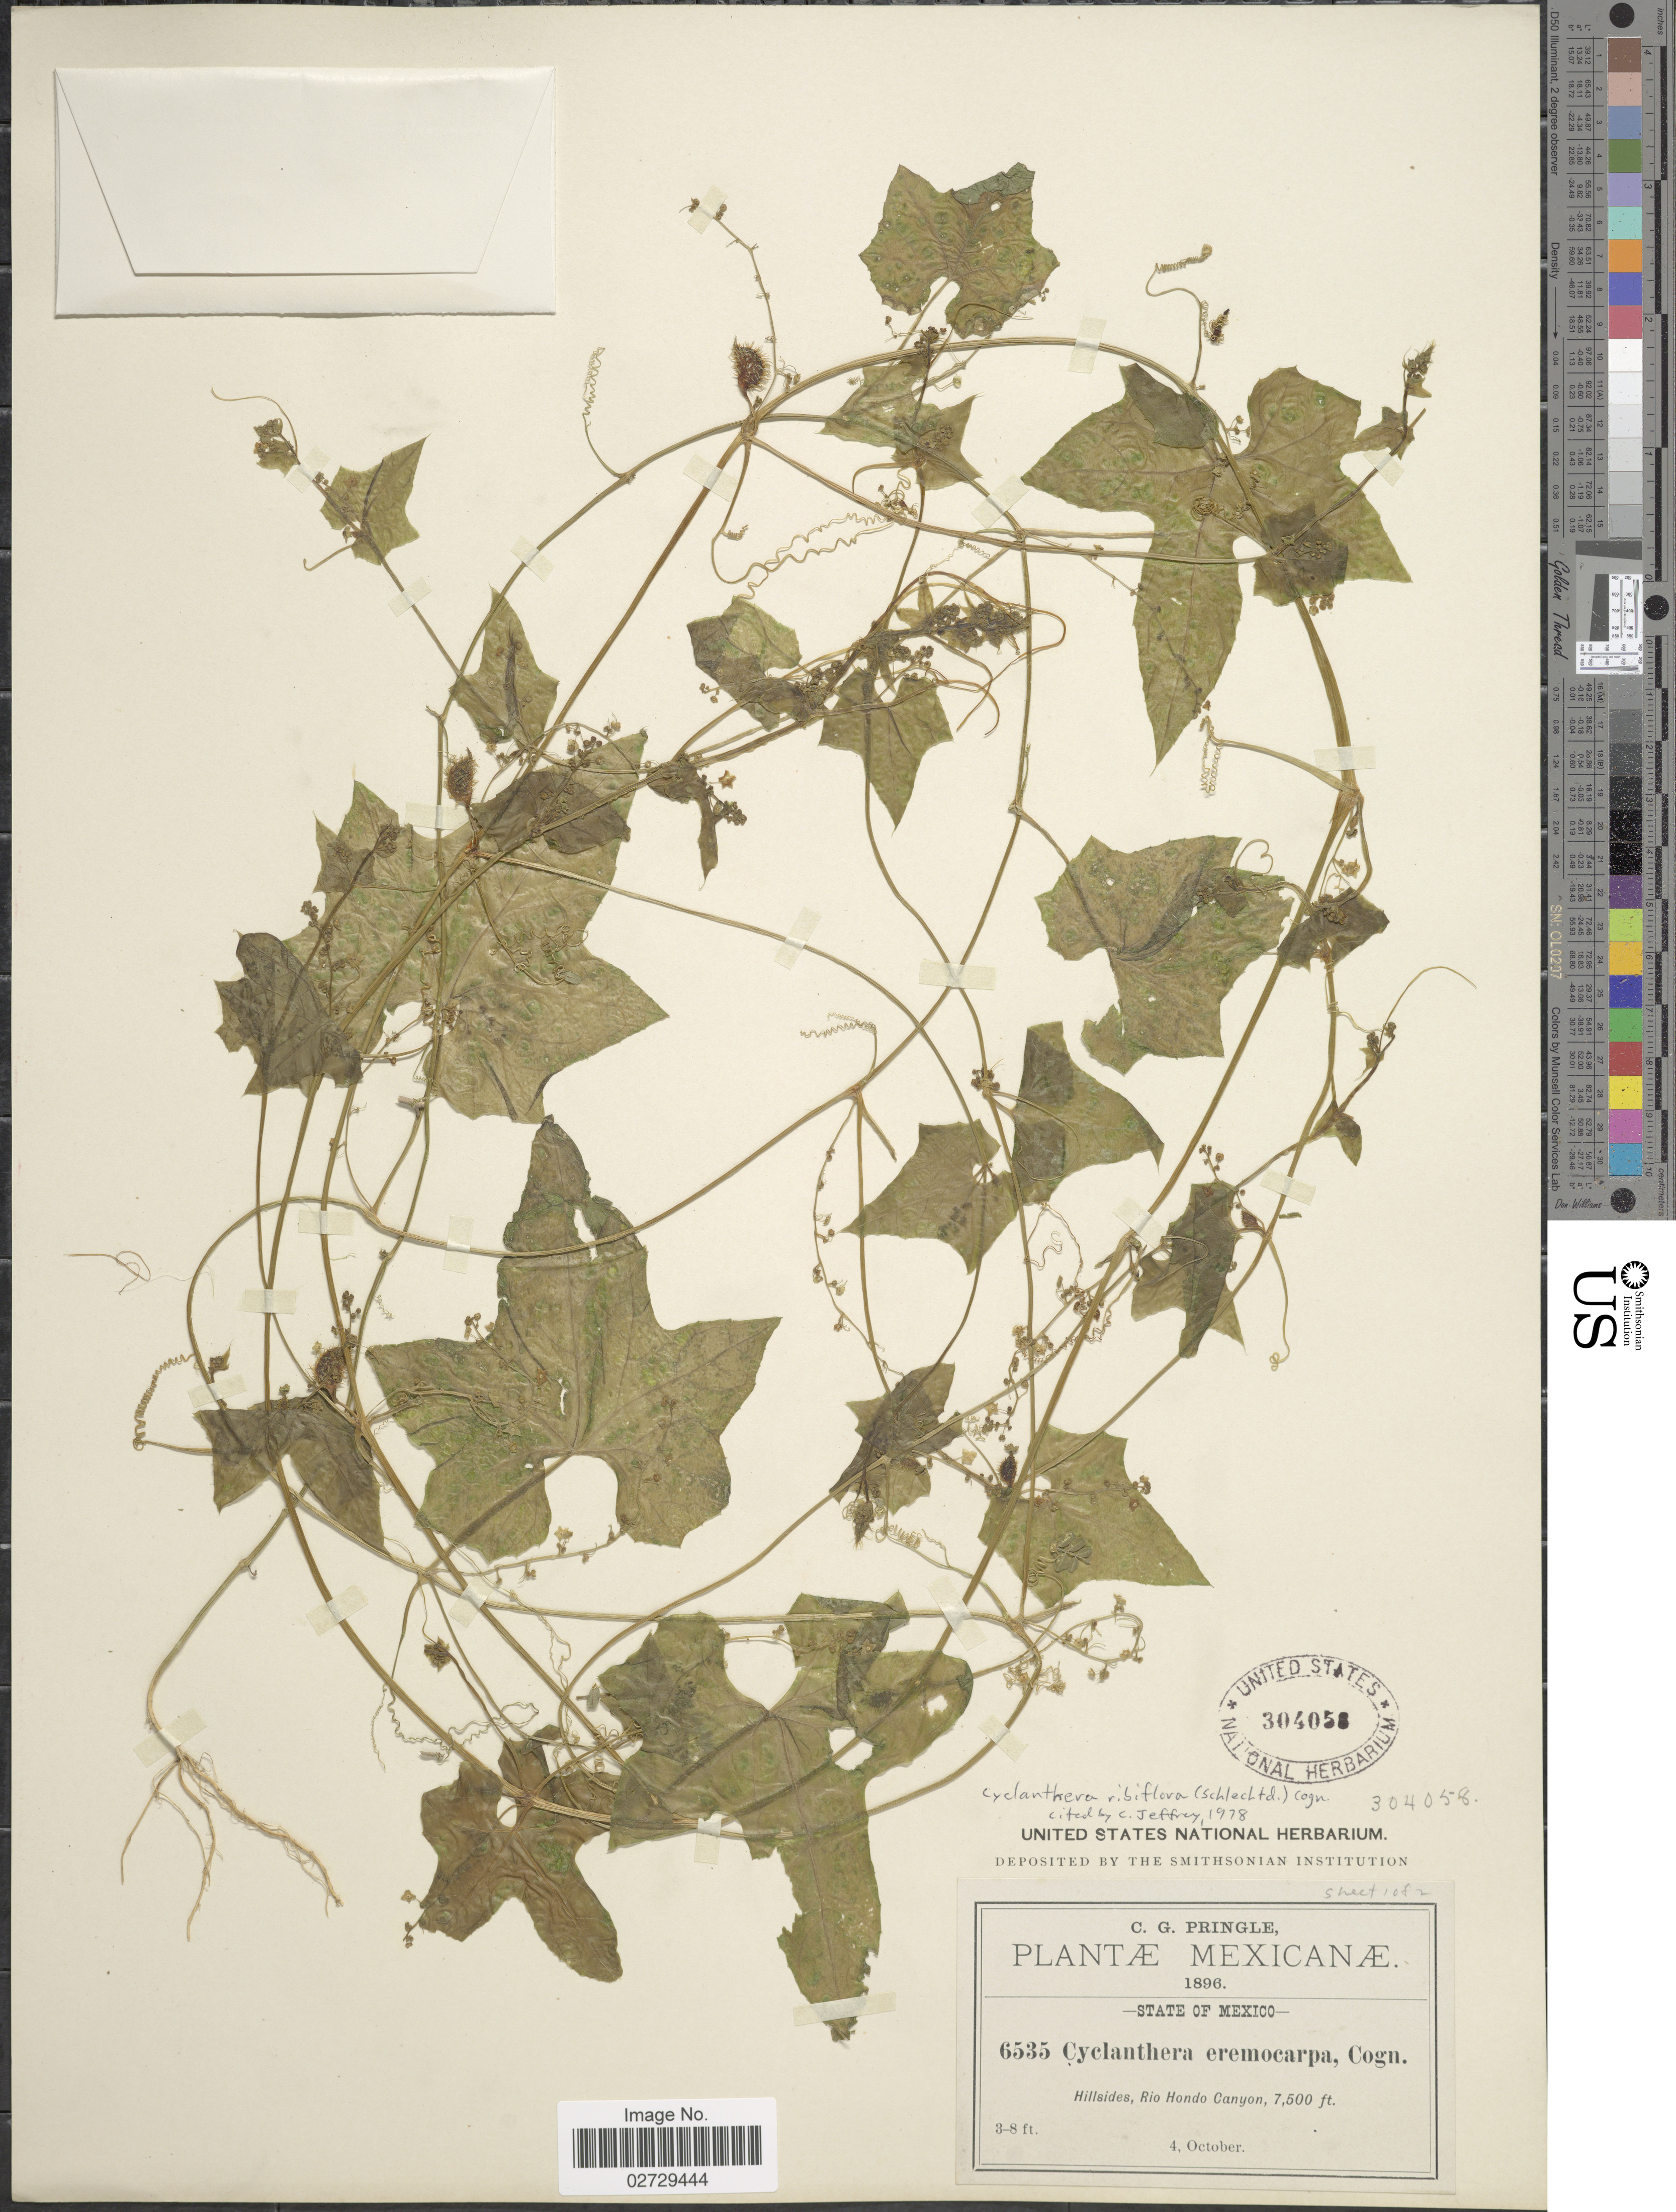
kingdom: Plantae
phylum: Tracheophyta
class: Magnoliopsida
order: Cucurbitales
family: Cucurbitaceae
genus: Cyclanthera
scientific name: Cyclanthera ribiflora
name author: (Schltdl.) Cogn.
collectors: C. G. Pringle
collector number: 6535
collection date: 1896-10-04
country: Mexico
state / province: México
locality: Hillsides, Rio Hondo Canyon.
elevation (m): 2286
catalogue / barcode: US 304058